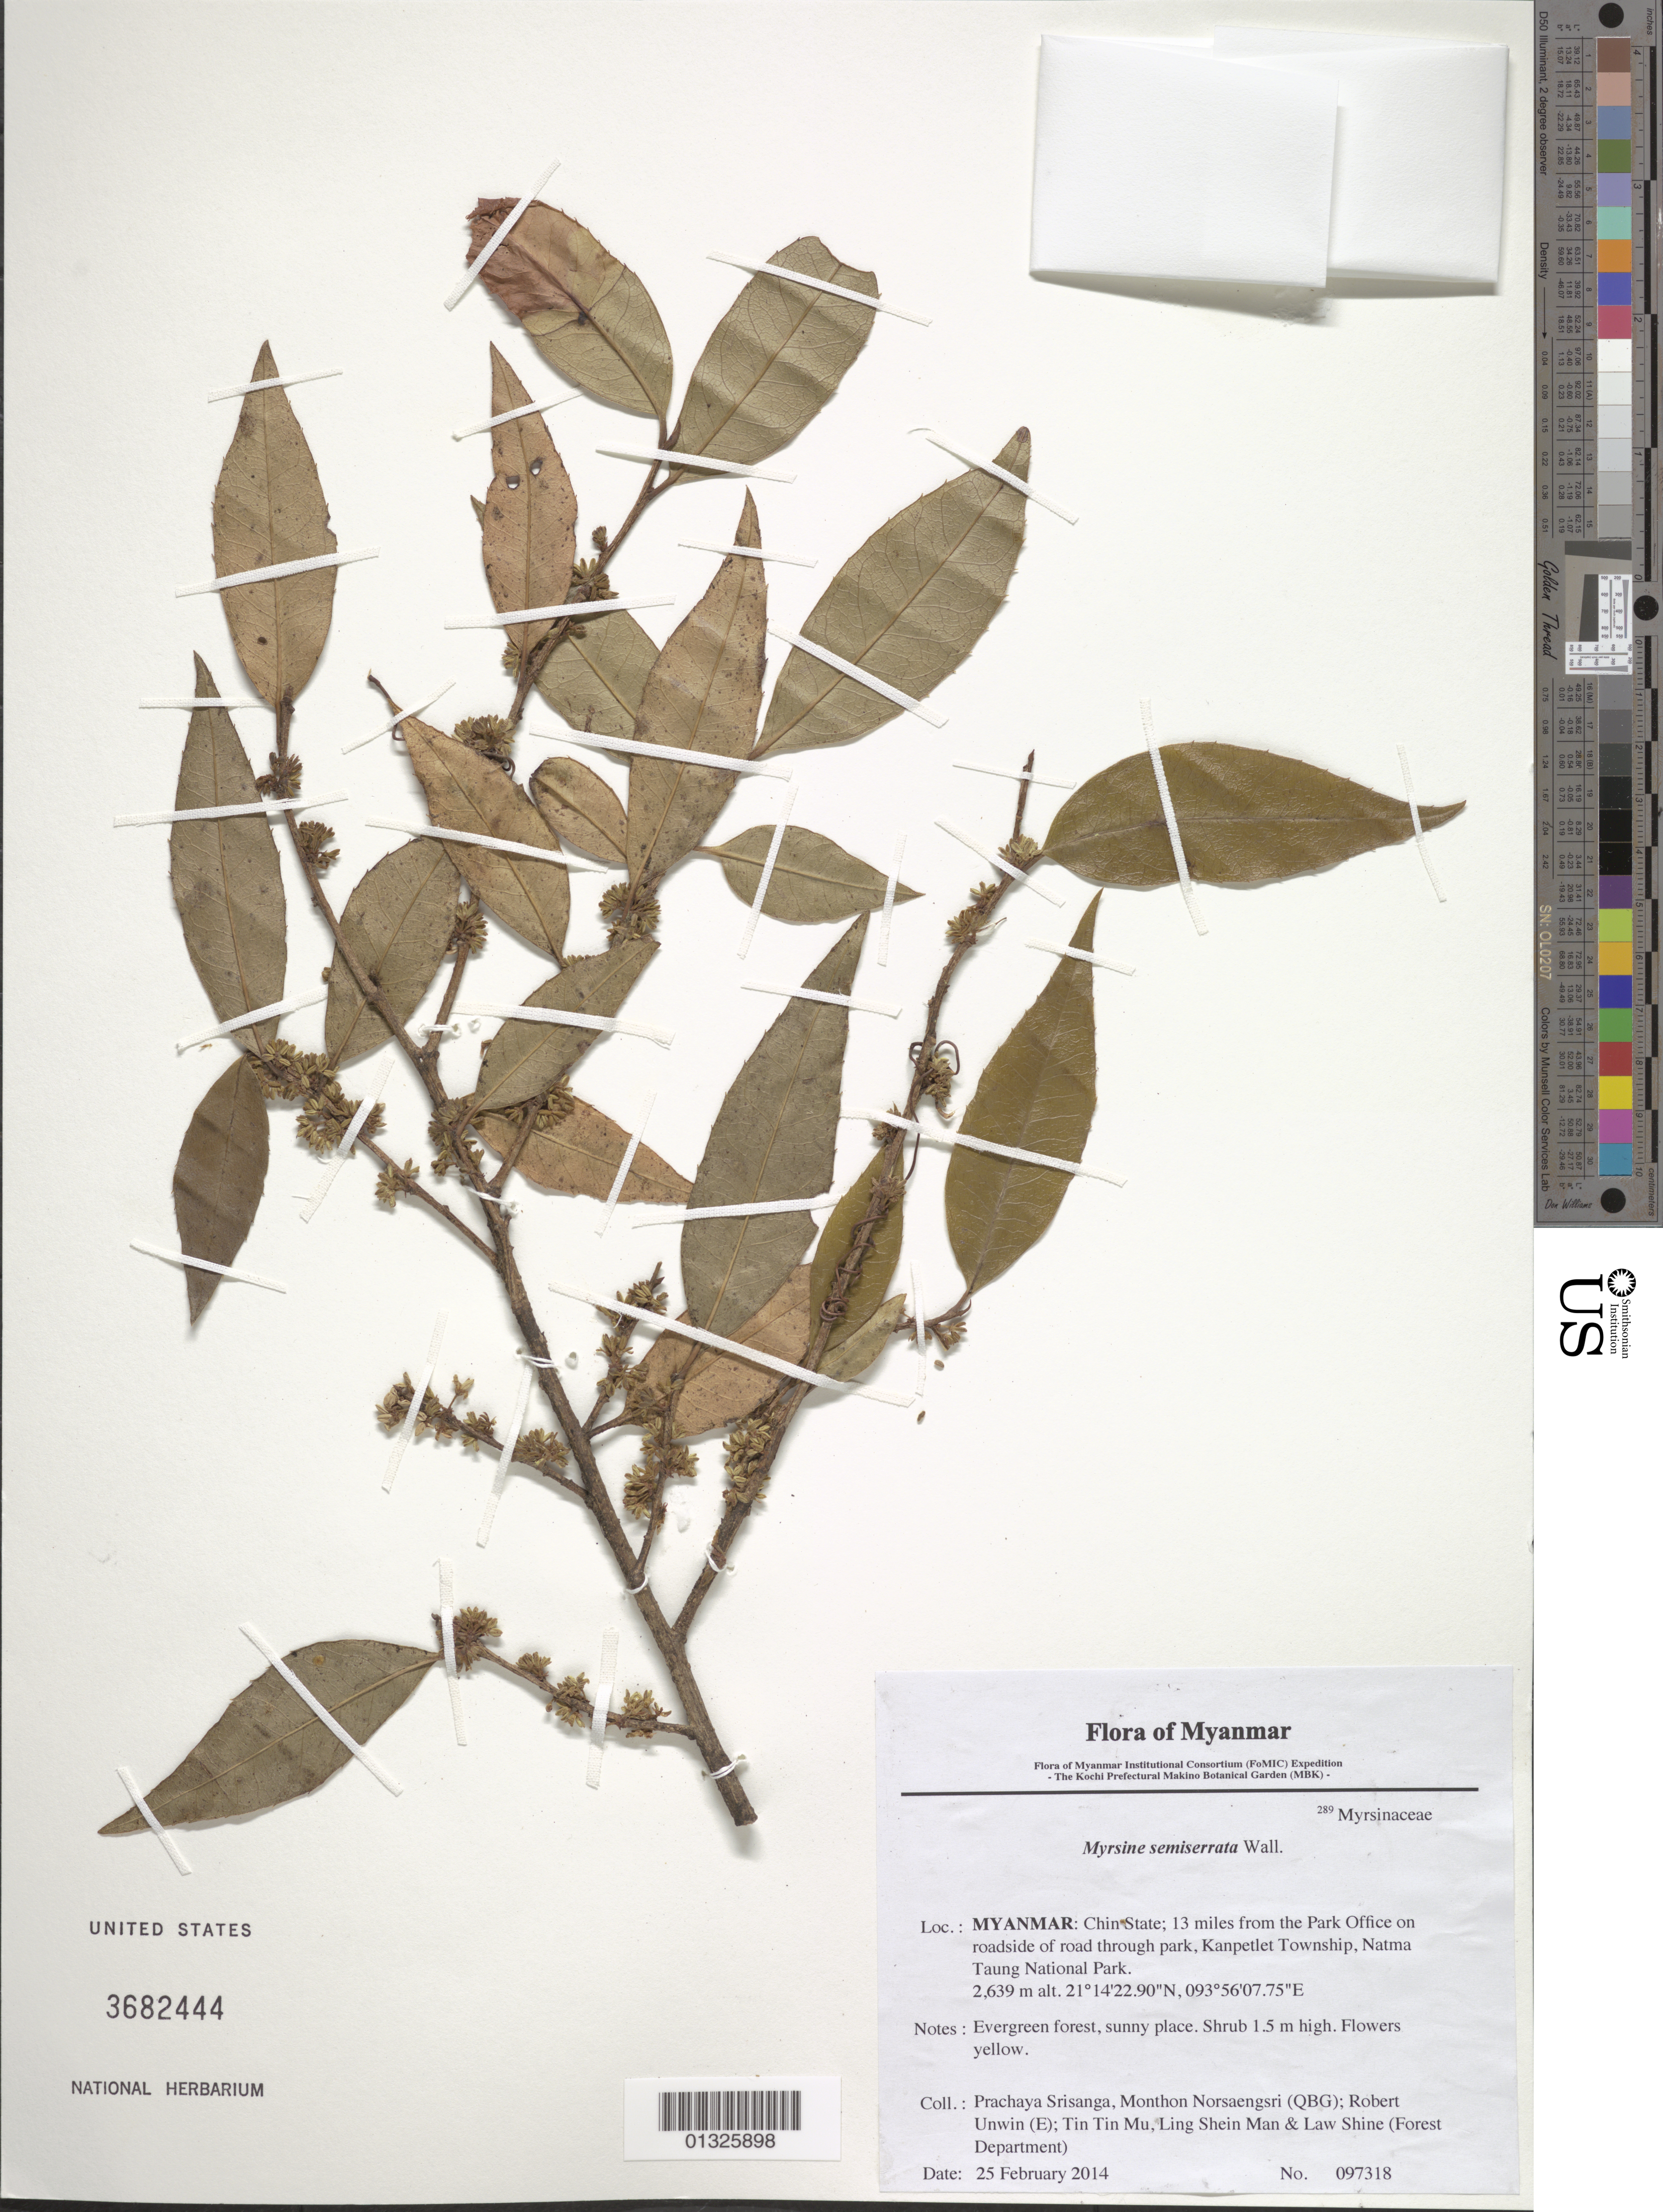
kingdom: Plantae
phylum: Tracheophyta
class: Magnoliopsida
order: Ericales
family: Primulaceae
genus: Myrsine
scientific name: Myrsine semiserrata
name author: Wall.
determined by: Fujikawa, Kazumi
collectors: P. Srisanga, M. Norsaengsri, R. Unwin, Tin Tin Mu, Ling Shein Man & L. Shine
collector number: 97318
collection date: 2014-02-25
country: Myanmar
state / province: Chin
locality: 13 miles from the Park Office on roadside of road through park, Kanpetlet Township, Natma Taung National Park.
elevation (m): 2639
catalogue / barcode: US 3682444